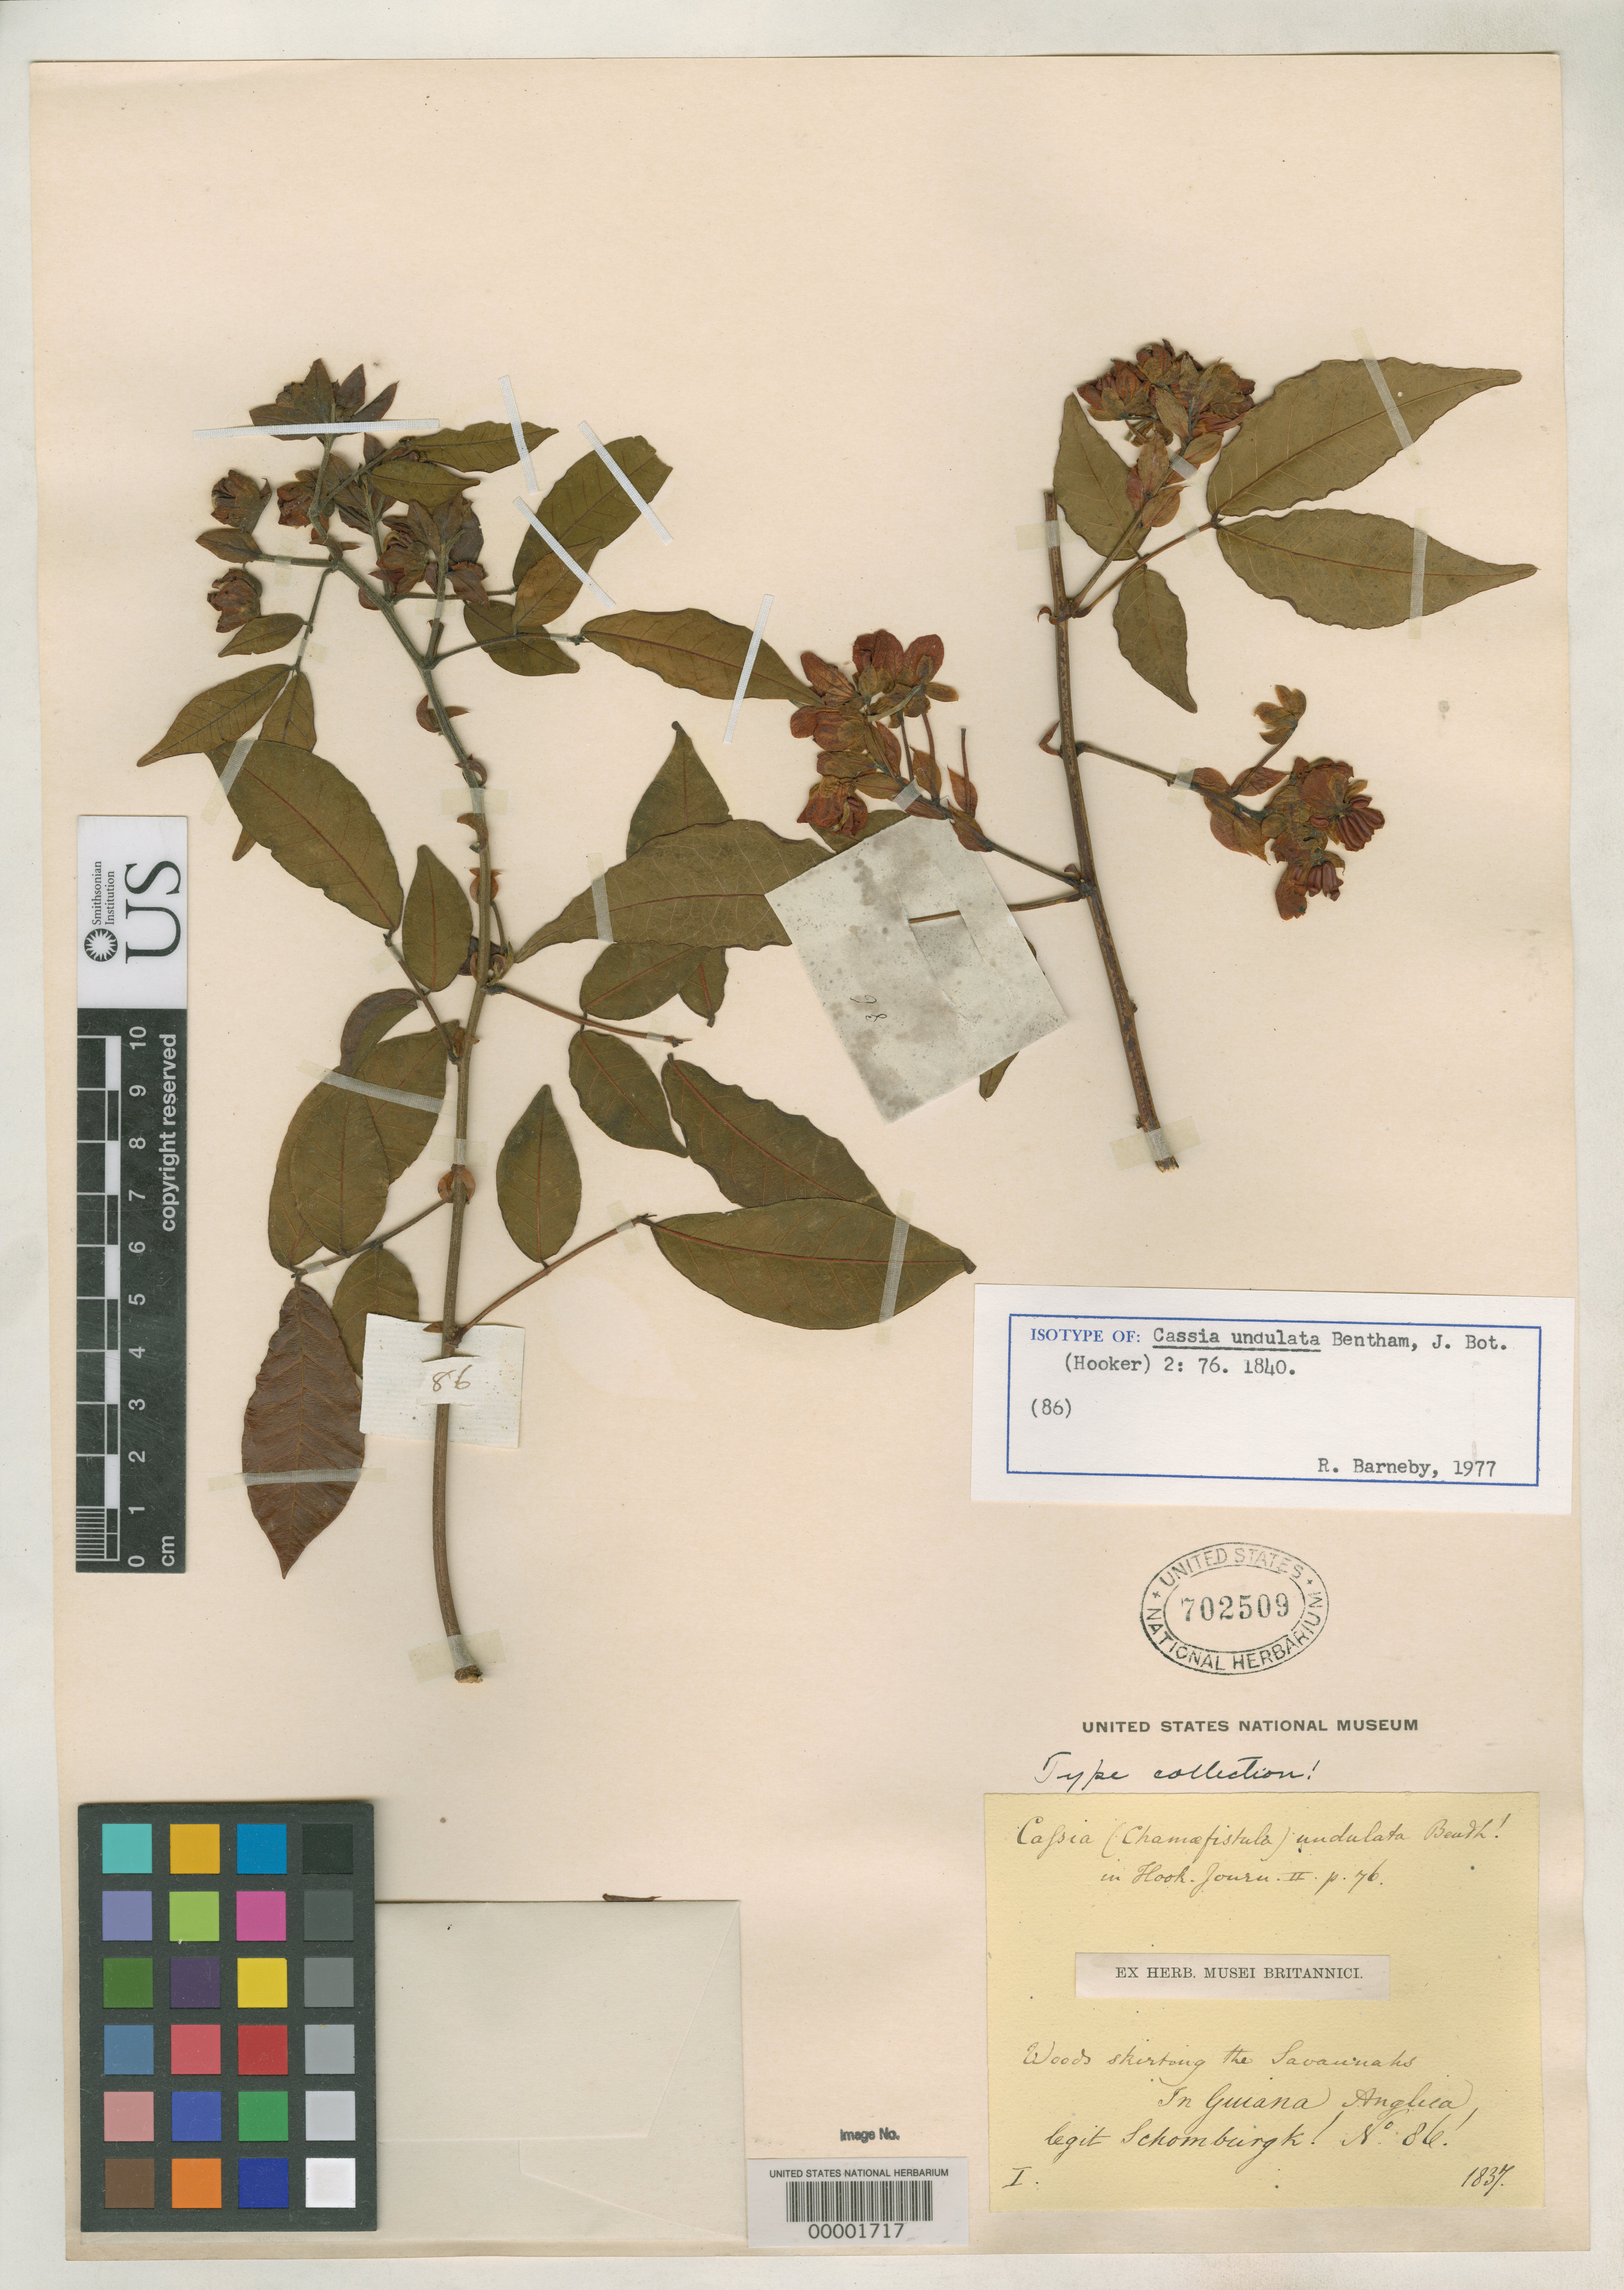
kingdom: Plantae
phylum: Tracheophyta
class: Magnoliopsida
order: Fabales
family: Fabaceae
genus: Cassia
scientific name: Cassia undulata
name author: Benth.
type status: Isosyntype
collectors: R. H. Schomburgk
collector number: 86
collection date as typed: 1837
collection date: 1837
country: Guyana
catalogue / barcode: US 702509